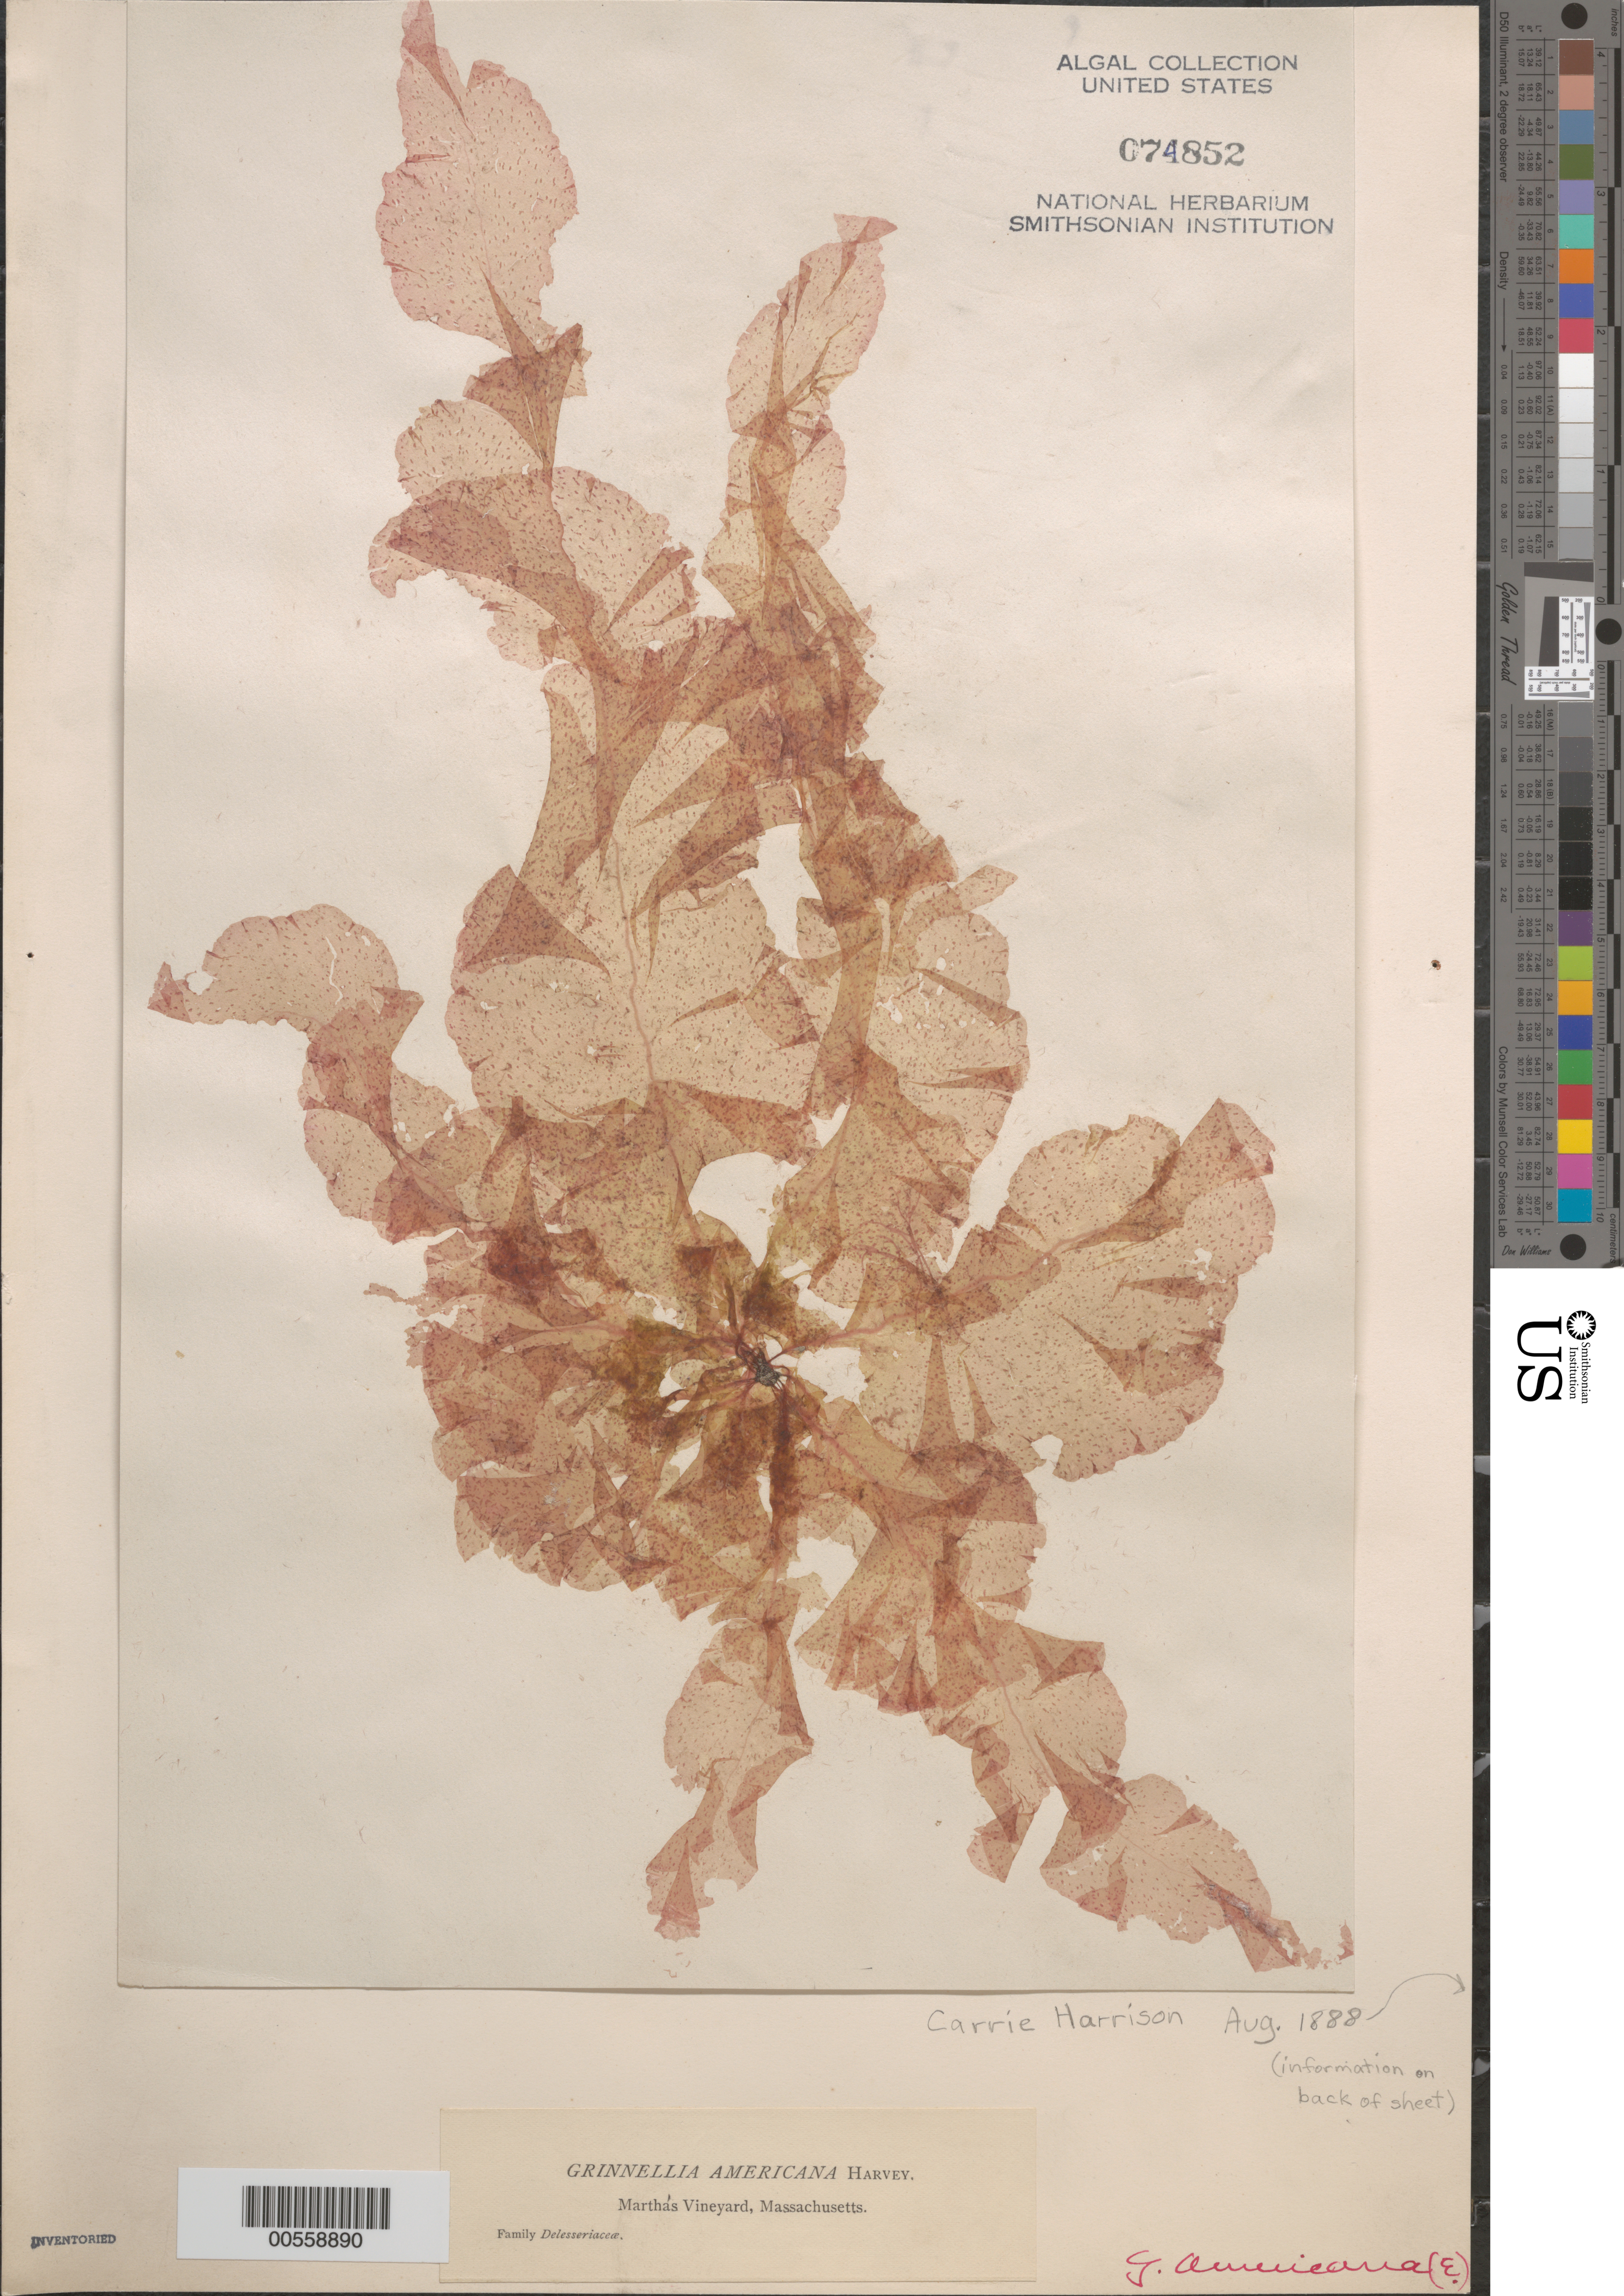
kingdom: Plantae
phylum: Rhodophyta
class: Florideophyceae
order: Ceramiales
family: Delesseriaceae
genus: Grinnellia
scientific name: Grinnellia americana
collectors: C. Harrison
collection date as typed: Aug 1888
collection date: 1888-08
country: United States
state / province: Massachusetts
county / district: Dukes County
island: Martha's Vineyard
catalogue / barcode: US 74852